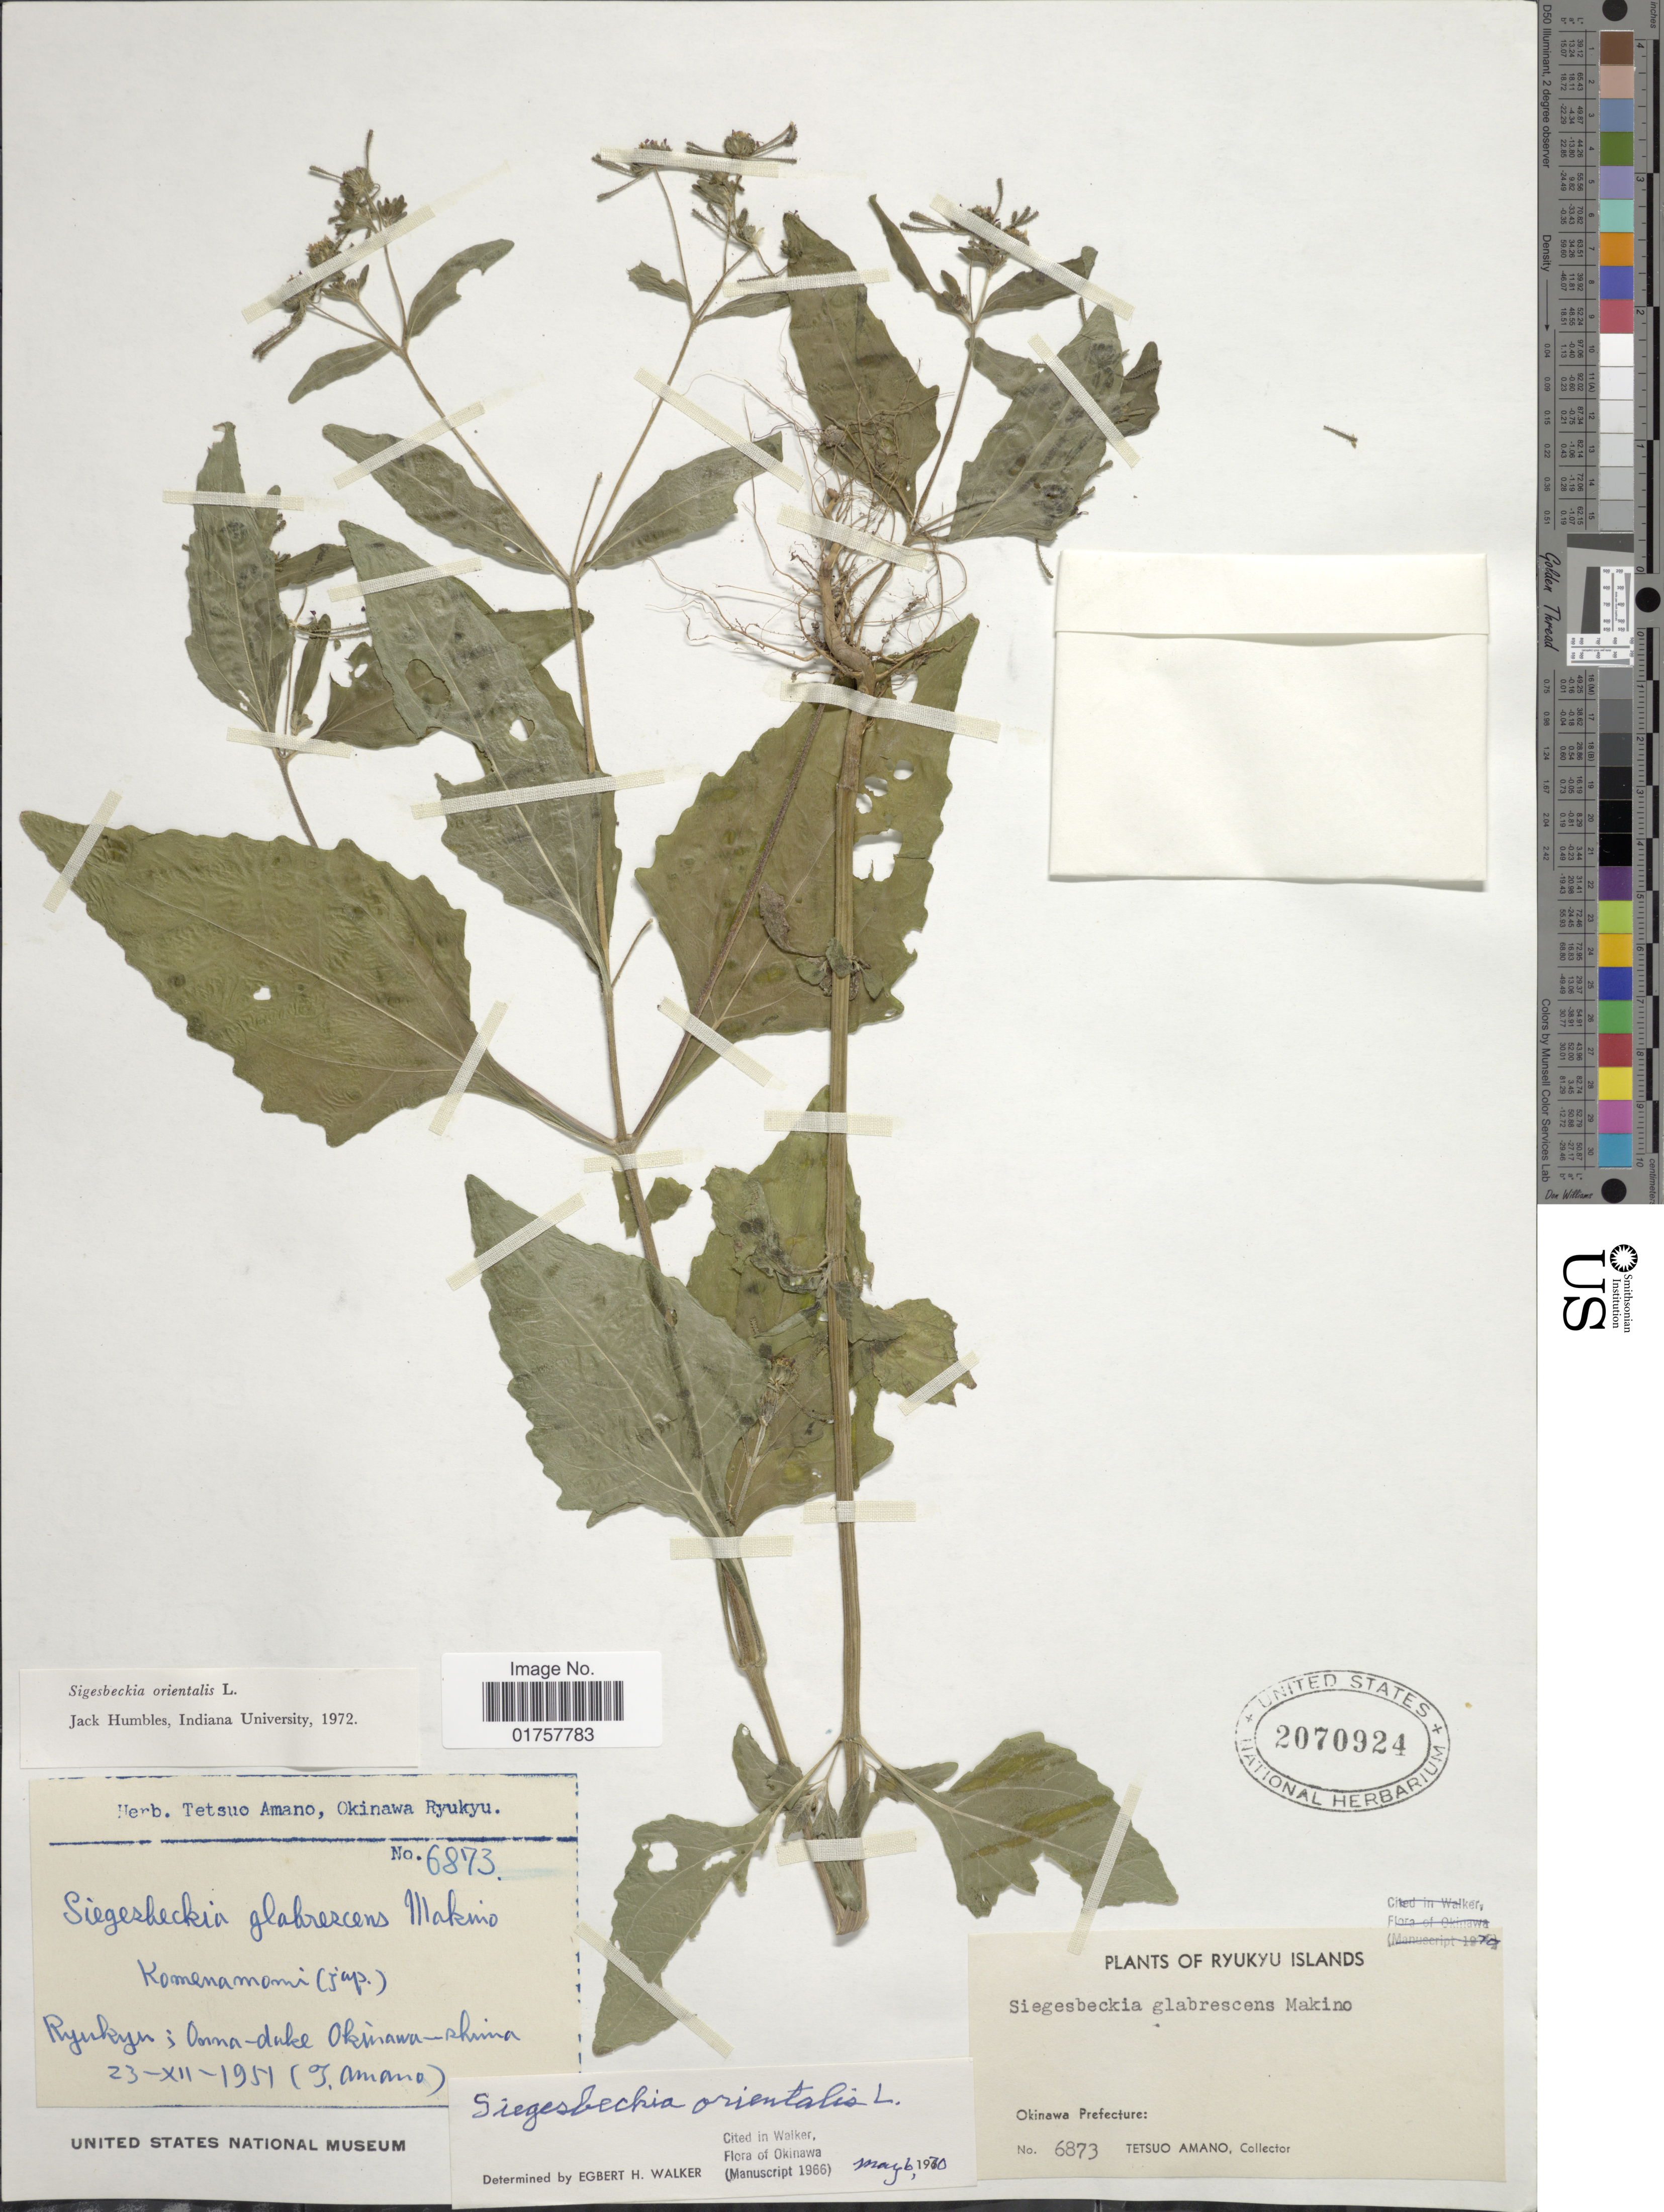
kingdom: Plantae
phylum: Tracheophyta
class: Magnoliopsida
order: Asterales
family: Asteraceae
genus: Sigesbeckia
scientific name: Sigesbeckia orientalis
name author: L.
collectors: T. Amano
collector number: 6873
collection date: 1951-12-23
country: Japan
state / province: Okinawa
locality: Ryukyu Islands, Okinawa Prefecture: Onna-dake Okinawa-shima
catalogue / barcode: US 2070924